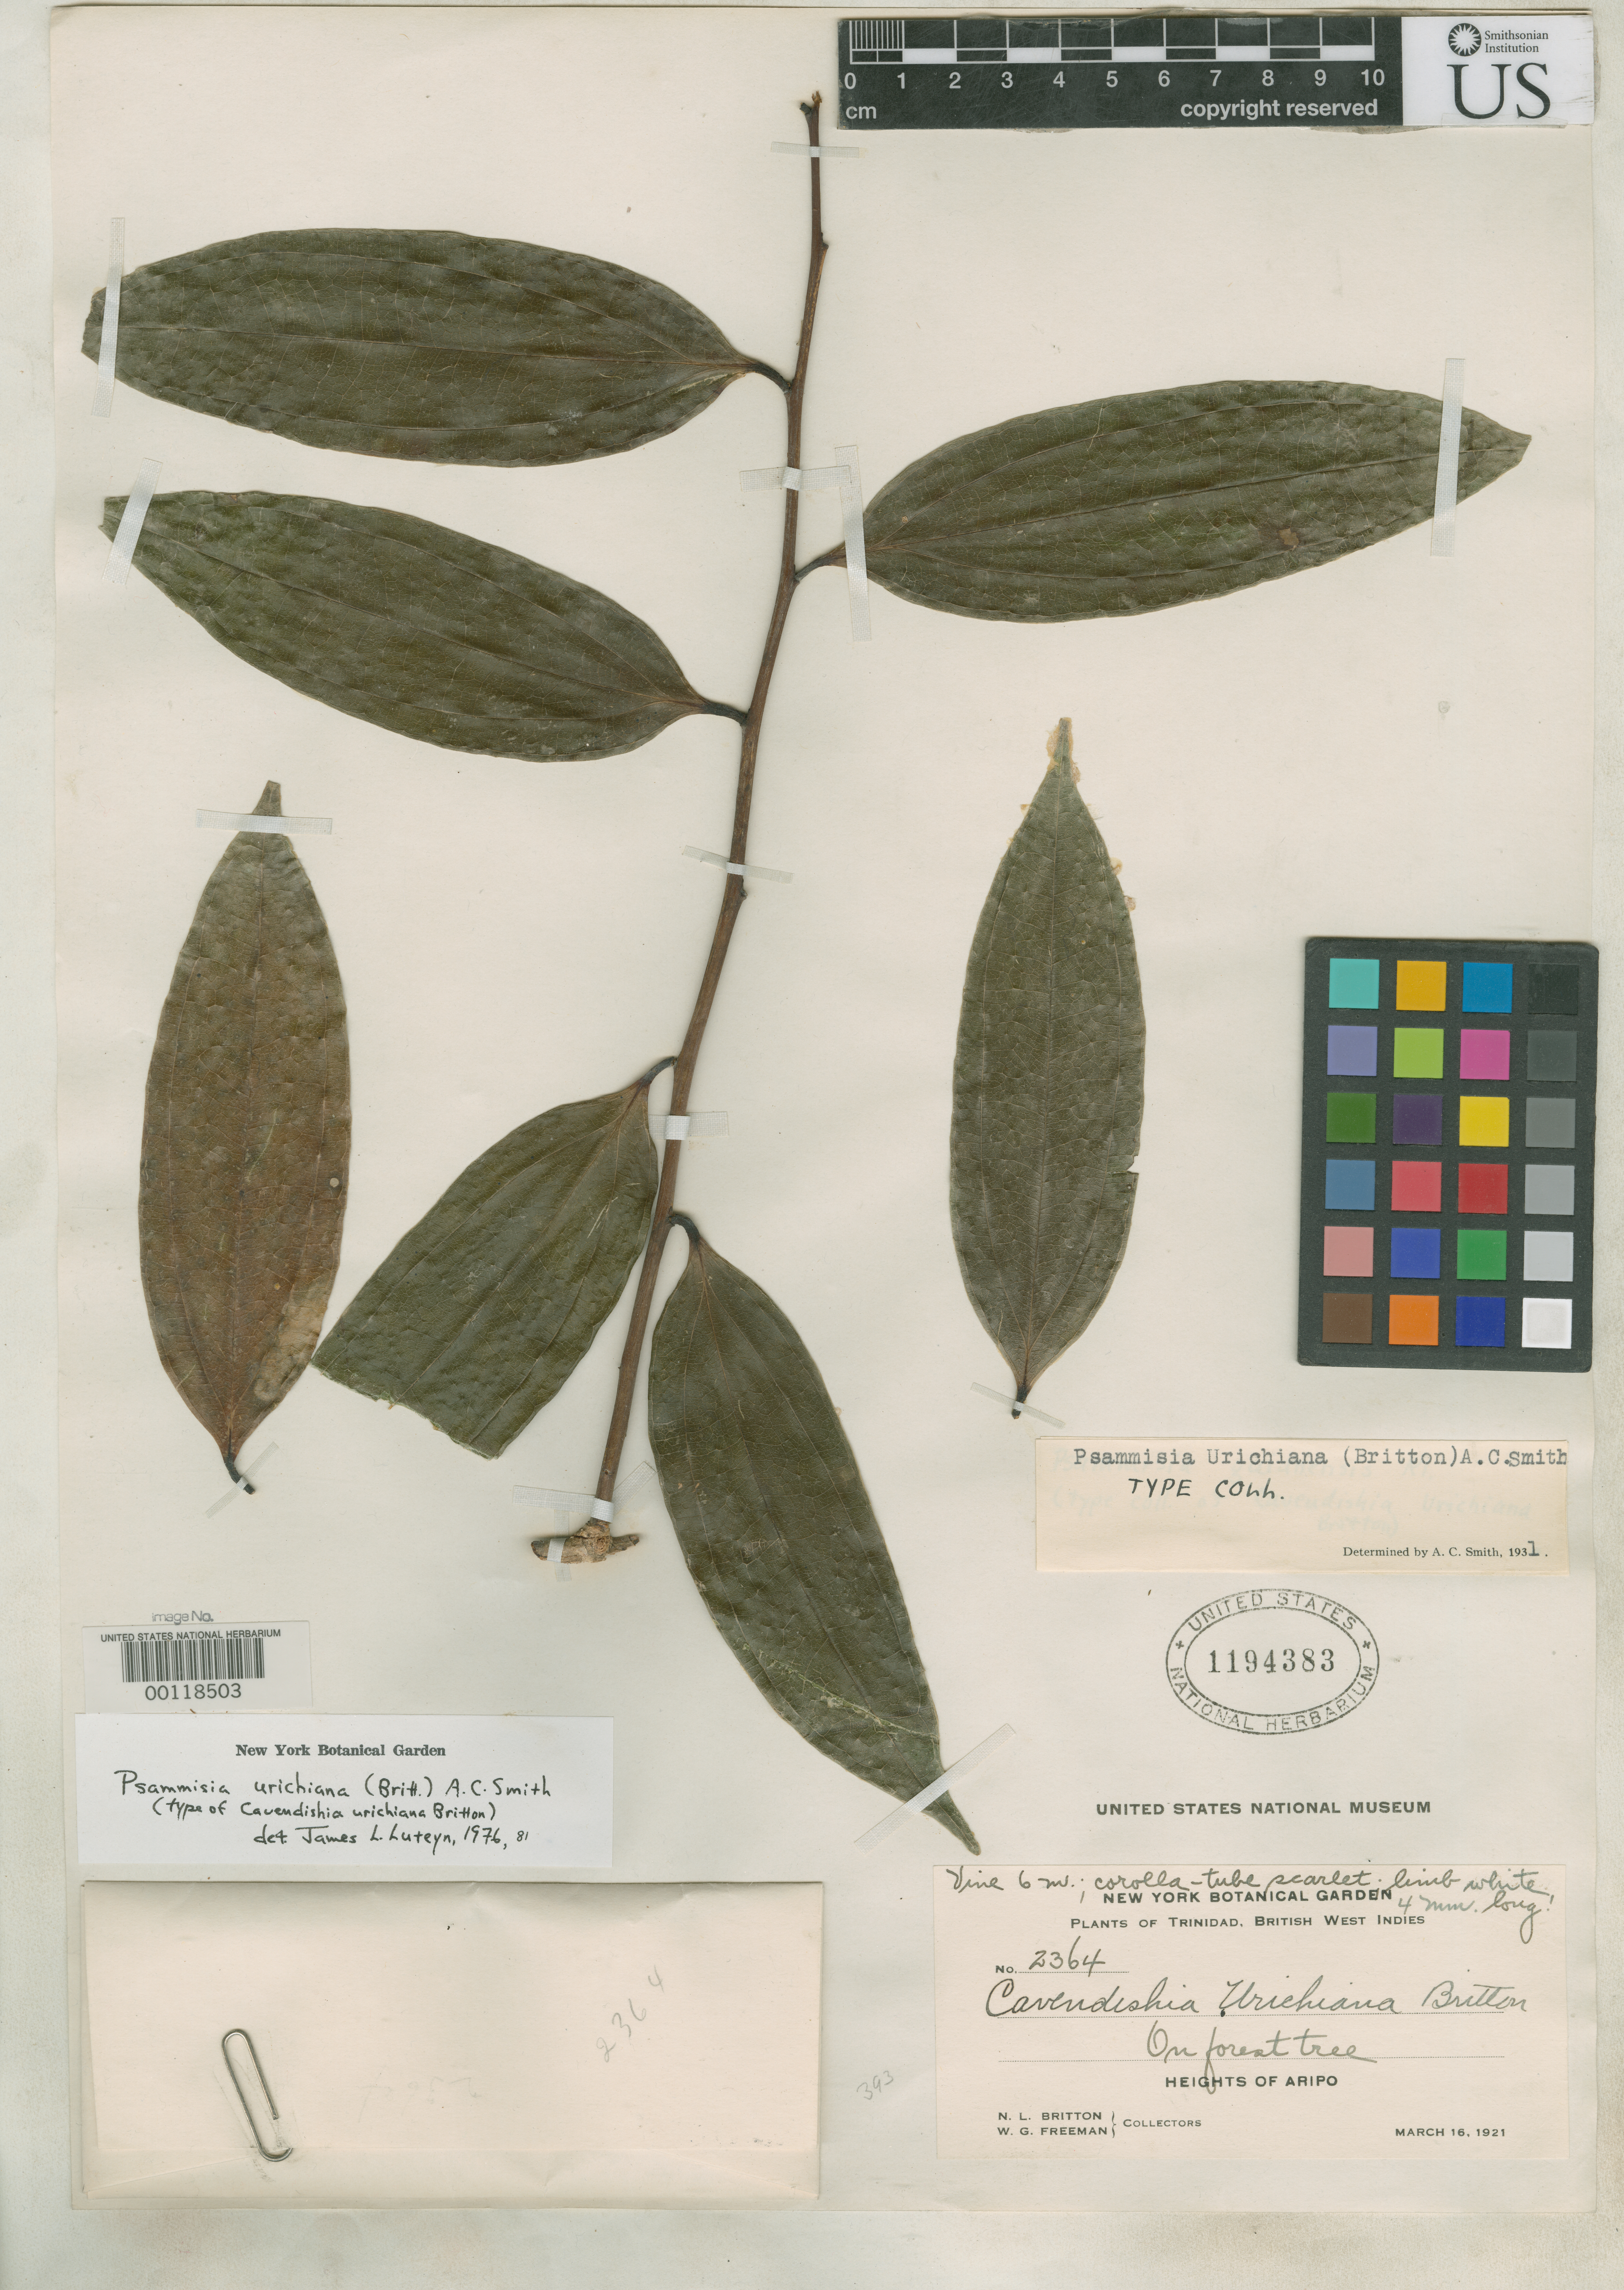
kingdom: Plantae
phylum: Tracheophyta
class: Magnoliopsida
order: Ericales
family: Ericaceae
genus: Cavendishia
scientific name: Cavendishia urichiana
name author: Britton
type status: Isotype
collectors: N. Britton & W. Freeman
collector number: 2364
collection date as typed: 16 Mar 1921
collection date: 1921-03-16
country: Trinidad and Tobago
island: Trinidad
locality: Heights of Aripo.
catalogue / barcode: US 1194383